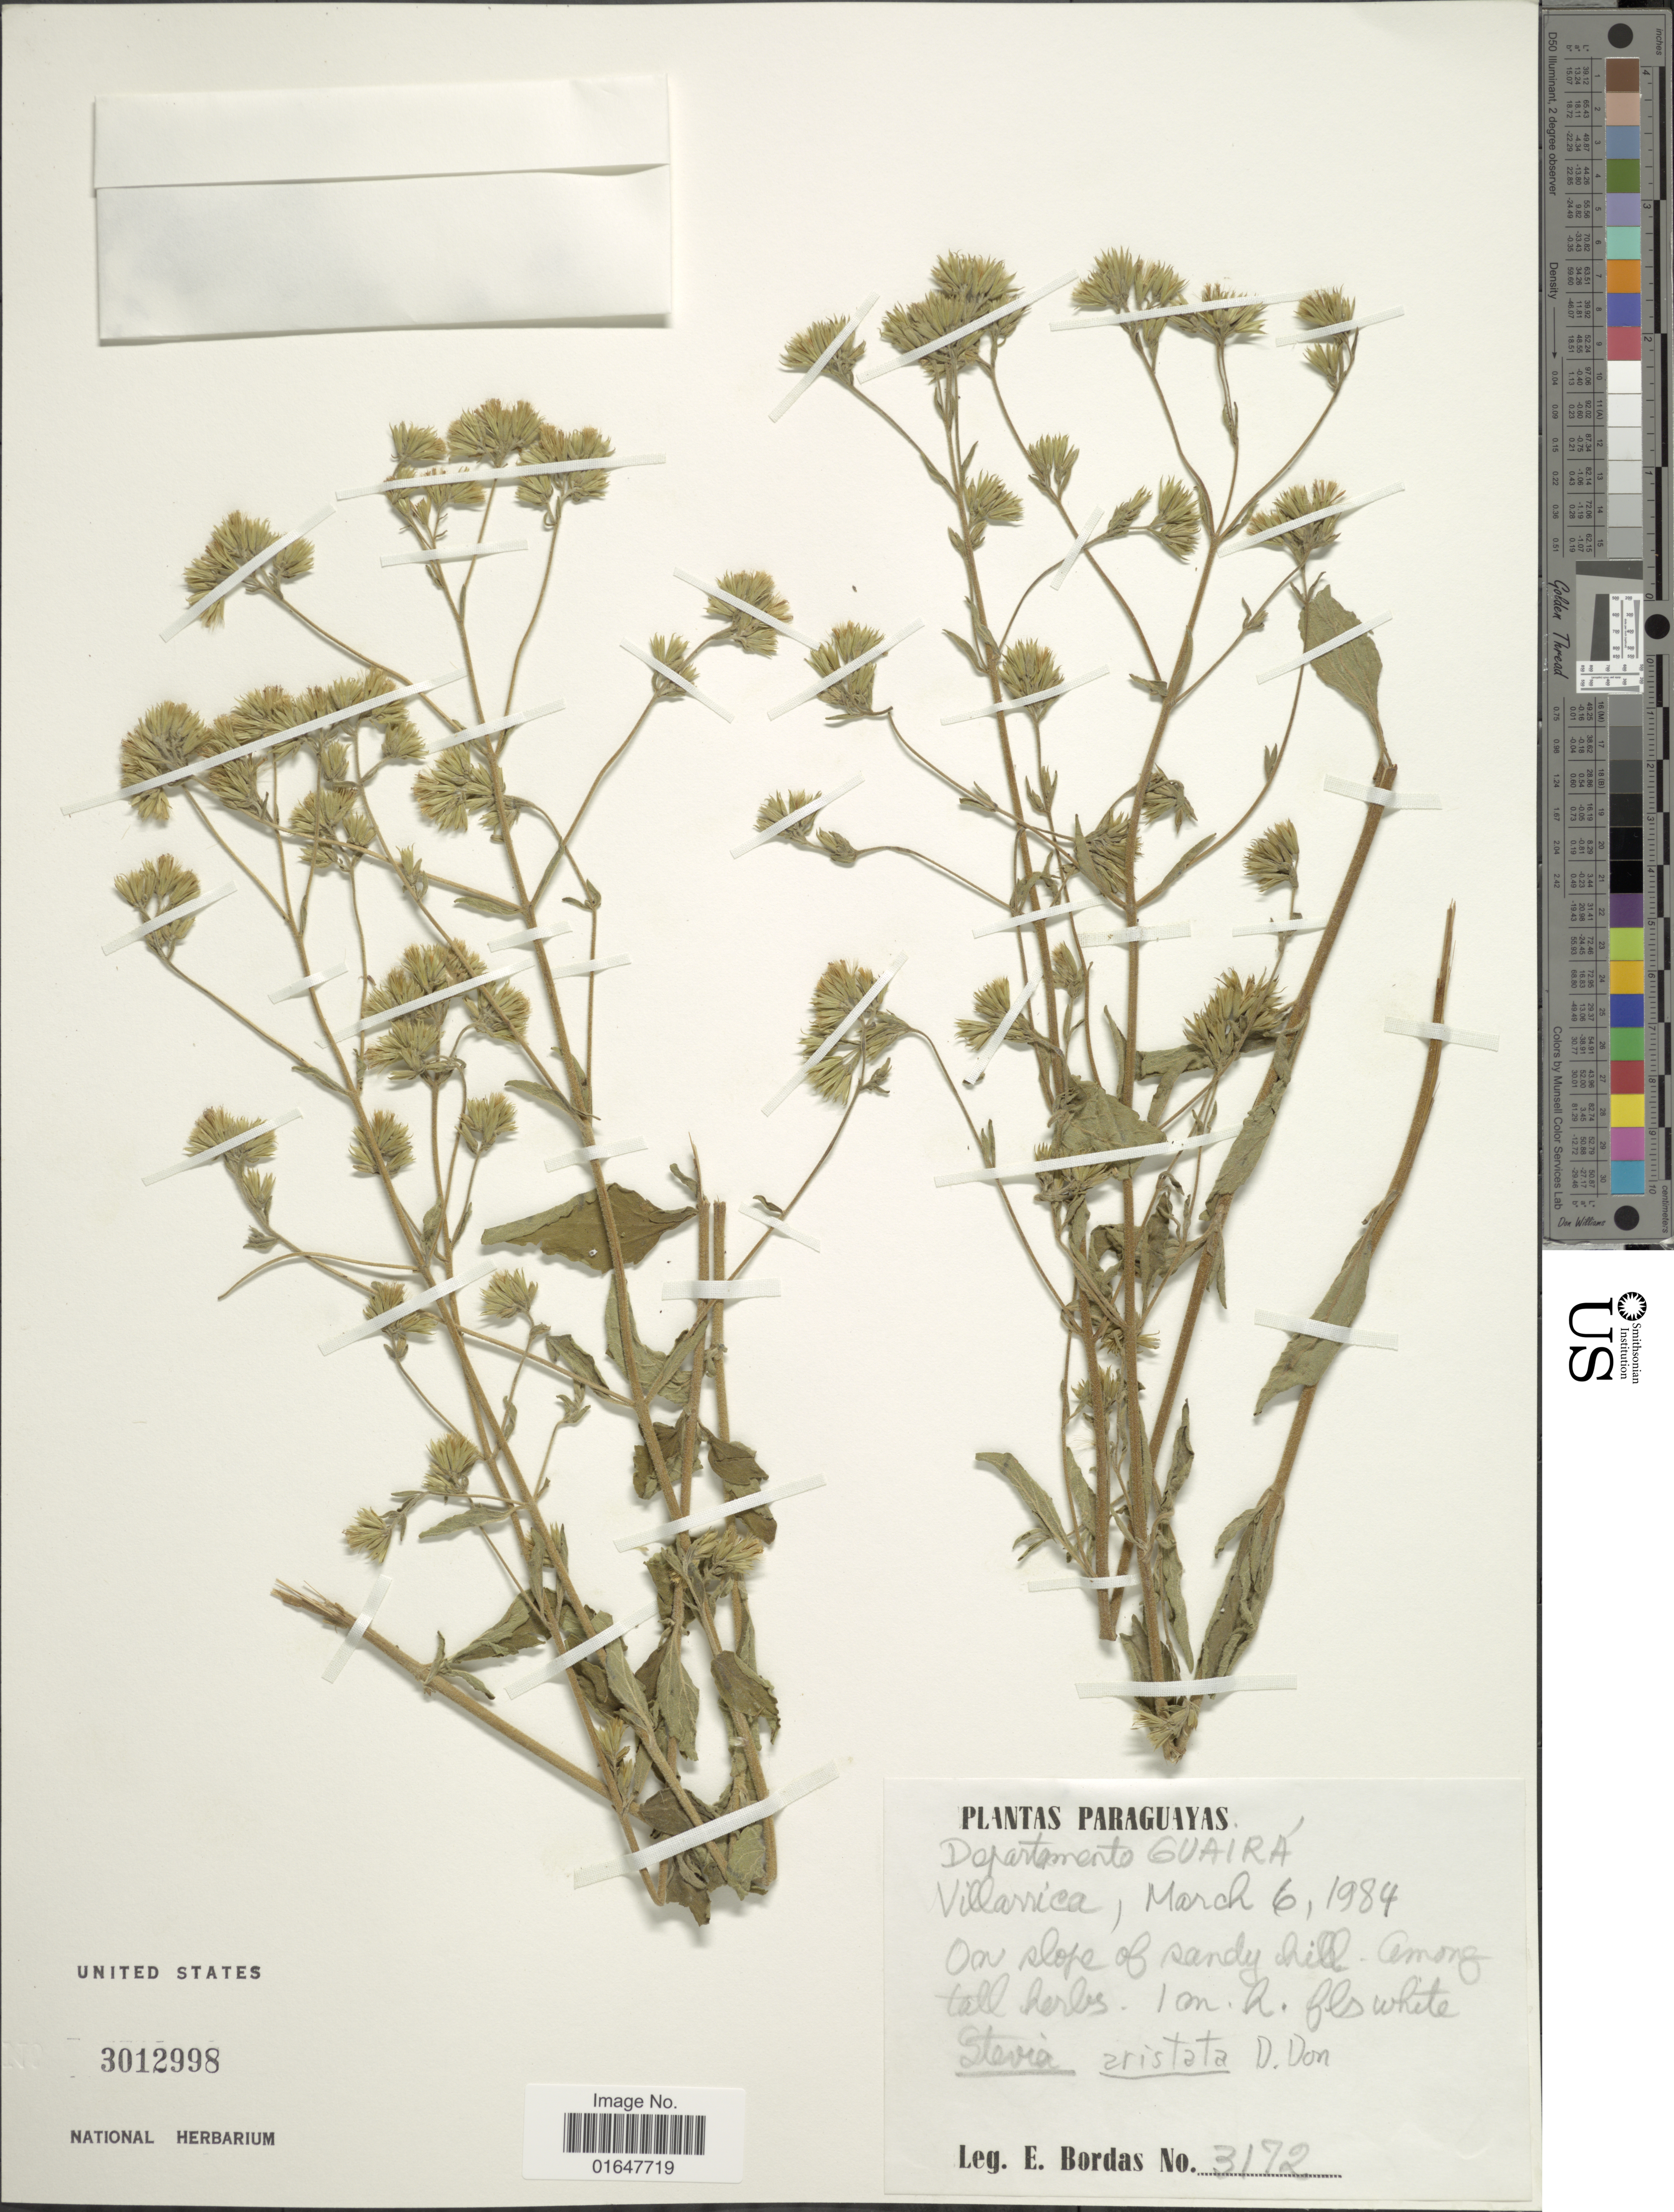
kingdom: Plantae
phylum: Tracheophyta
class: Magnoliopsida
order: Asterales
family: Asteraceae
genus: Stevia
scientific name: Stevia aristata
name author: D. Don ex Hook. & Arn.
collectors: E. Bordas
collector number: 3172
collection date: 1984-03-06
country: Paraguay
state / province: Guaira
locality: Paraguayas, Villarrica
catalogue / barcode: US 3012998